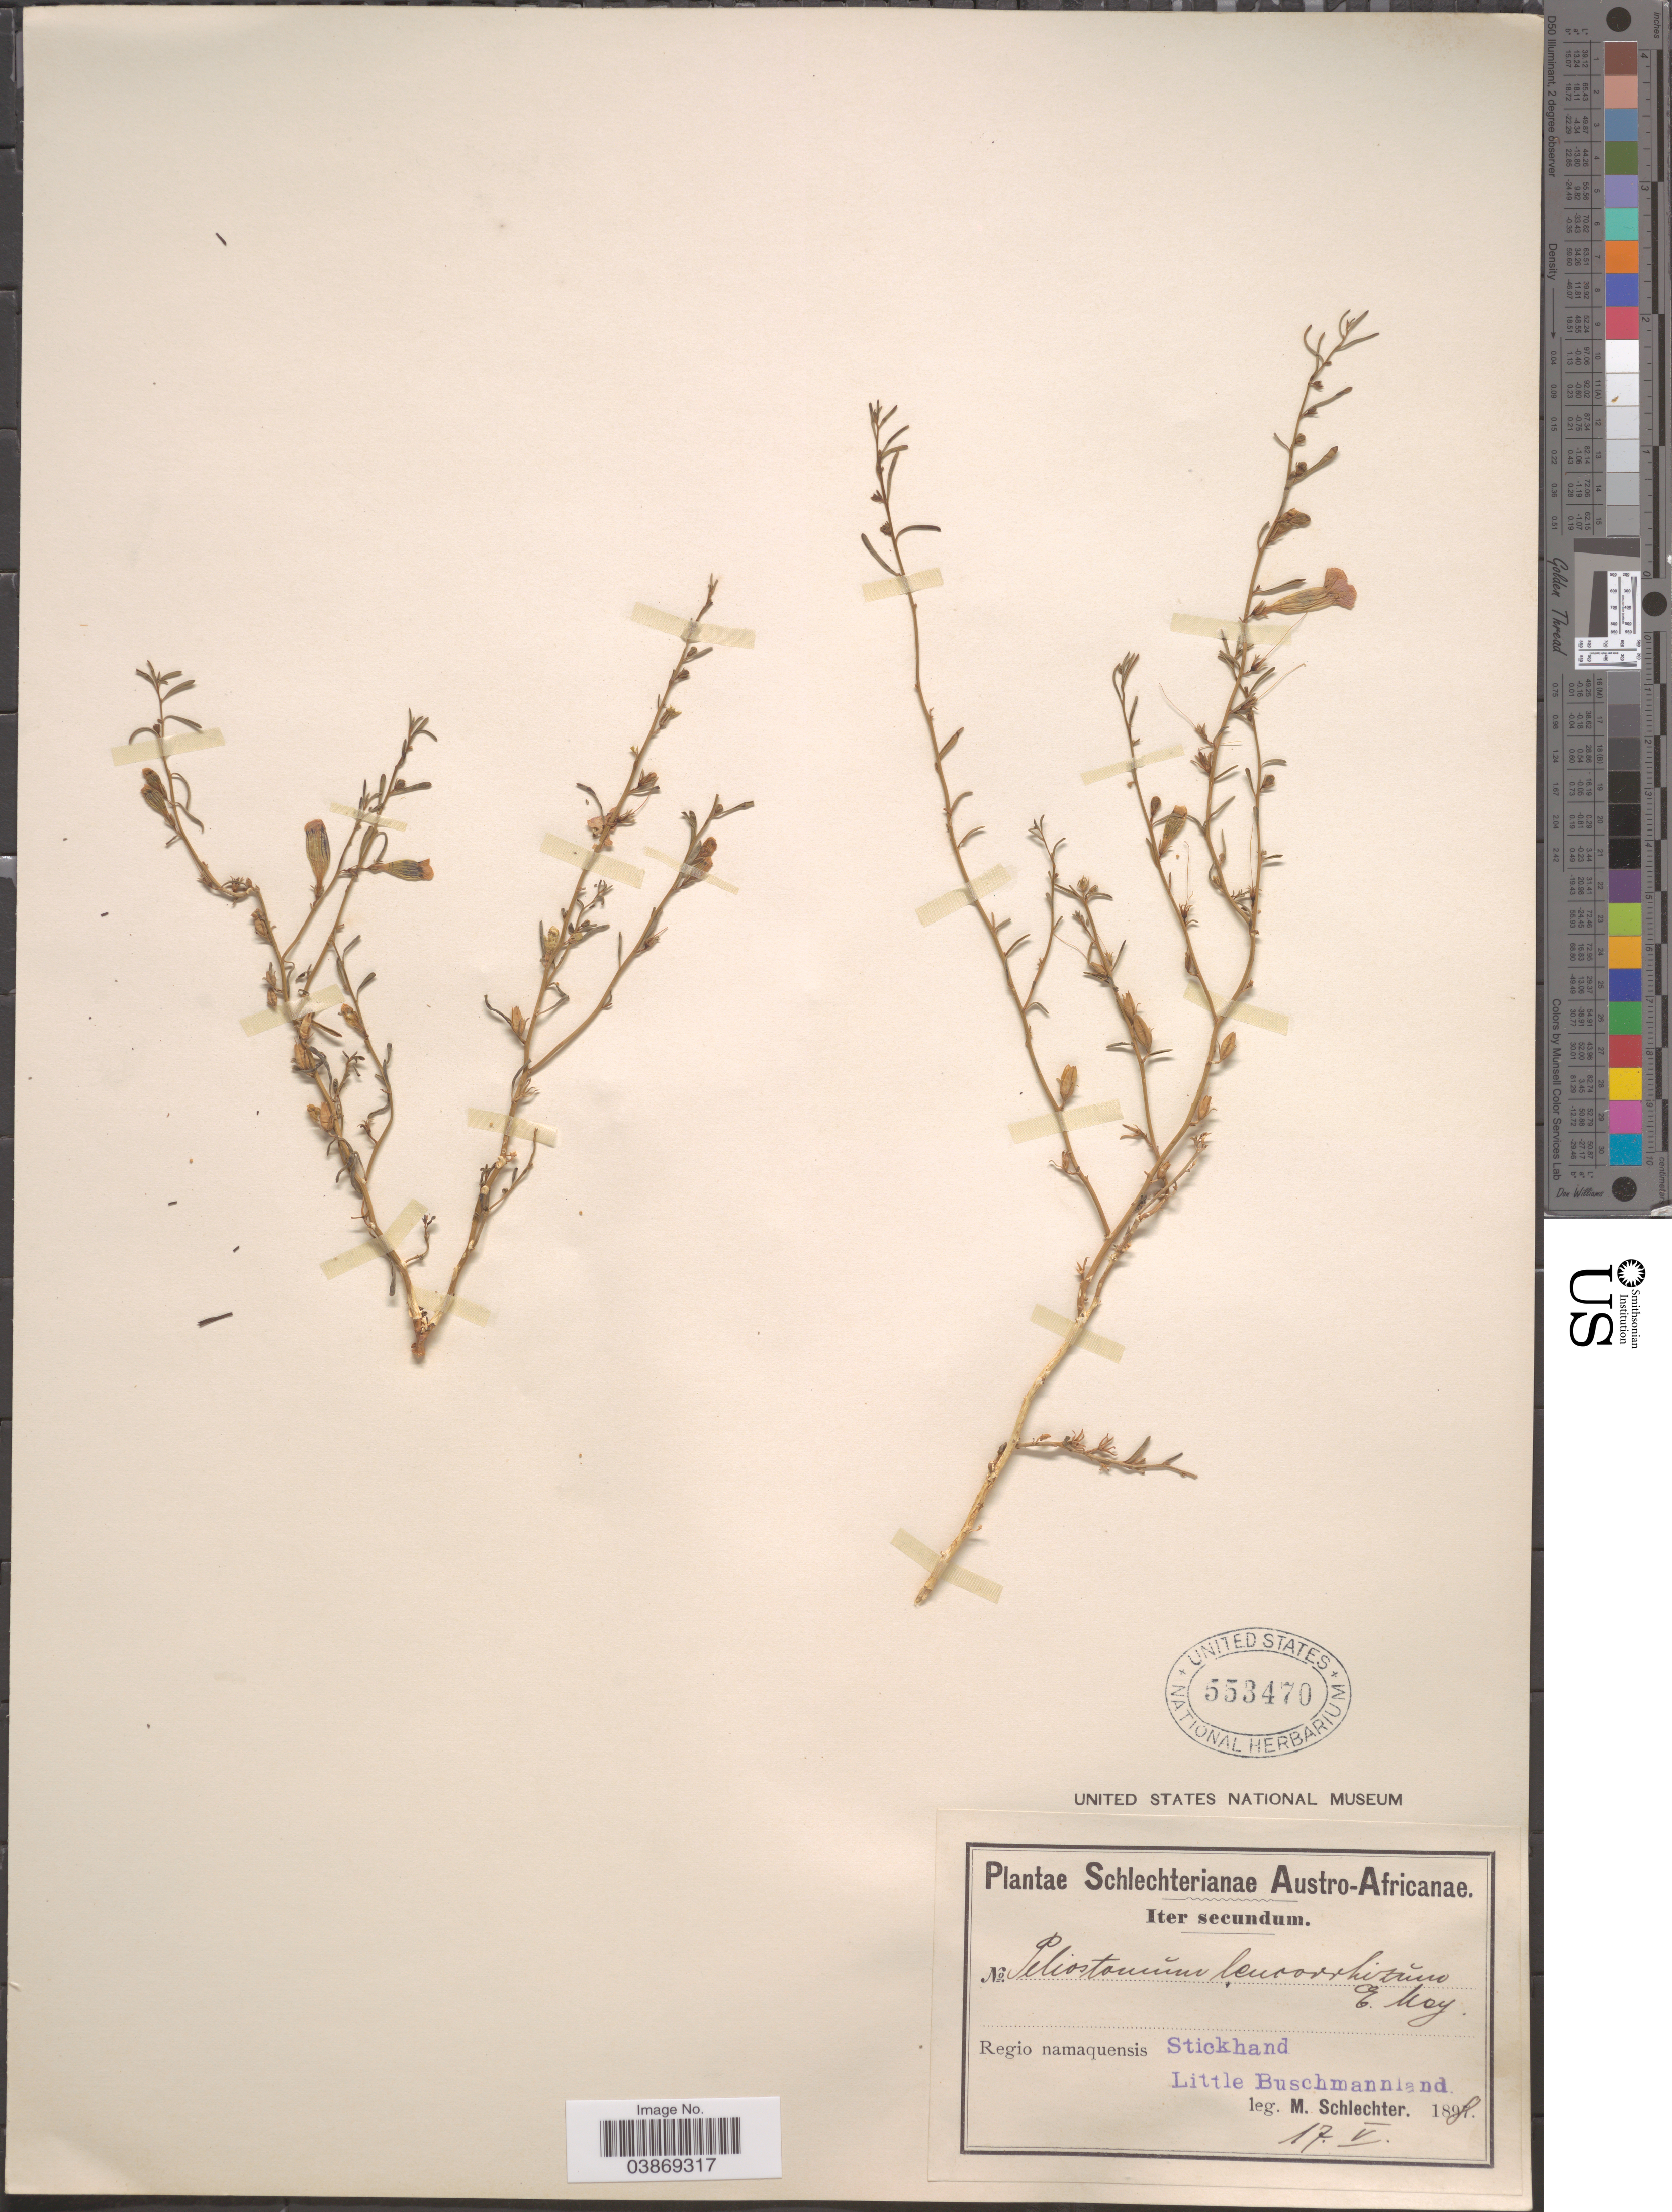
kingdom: Plantae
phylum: Tracheophyta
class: Magnoliopsida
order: Lamiales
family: Scrophulariaceae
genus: Peliostomum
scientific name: Peliostomum leucorrhizum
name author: E. Mey. ex Benth.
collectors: M. Schlechter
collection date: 1898-05-17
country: South Africa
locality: Austro-Africanae. Regio namaquensis. Stickhand. Little Buschmannland.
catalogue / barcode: US 553470